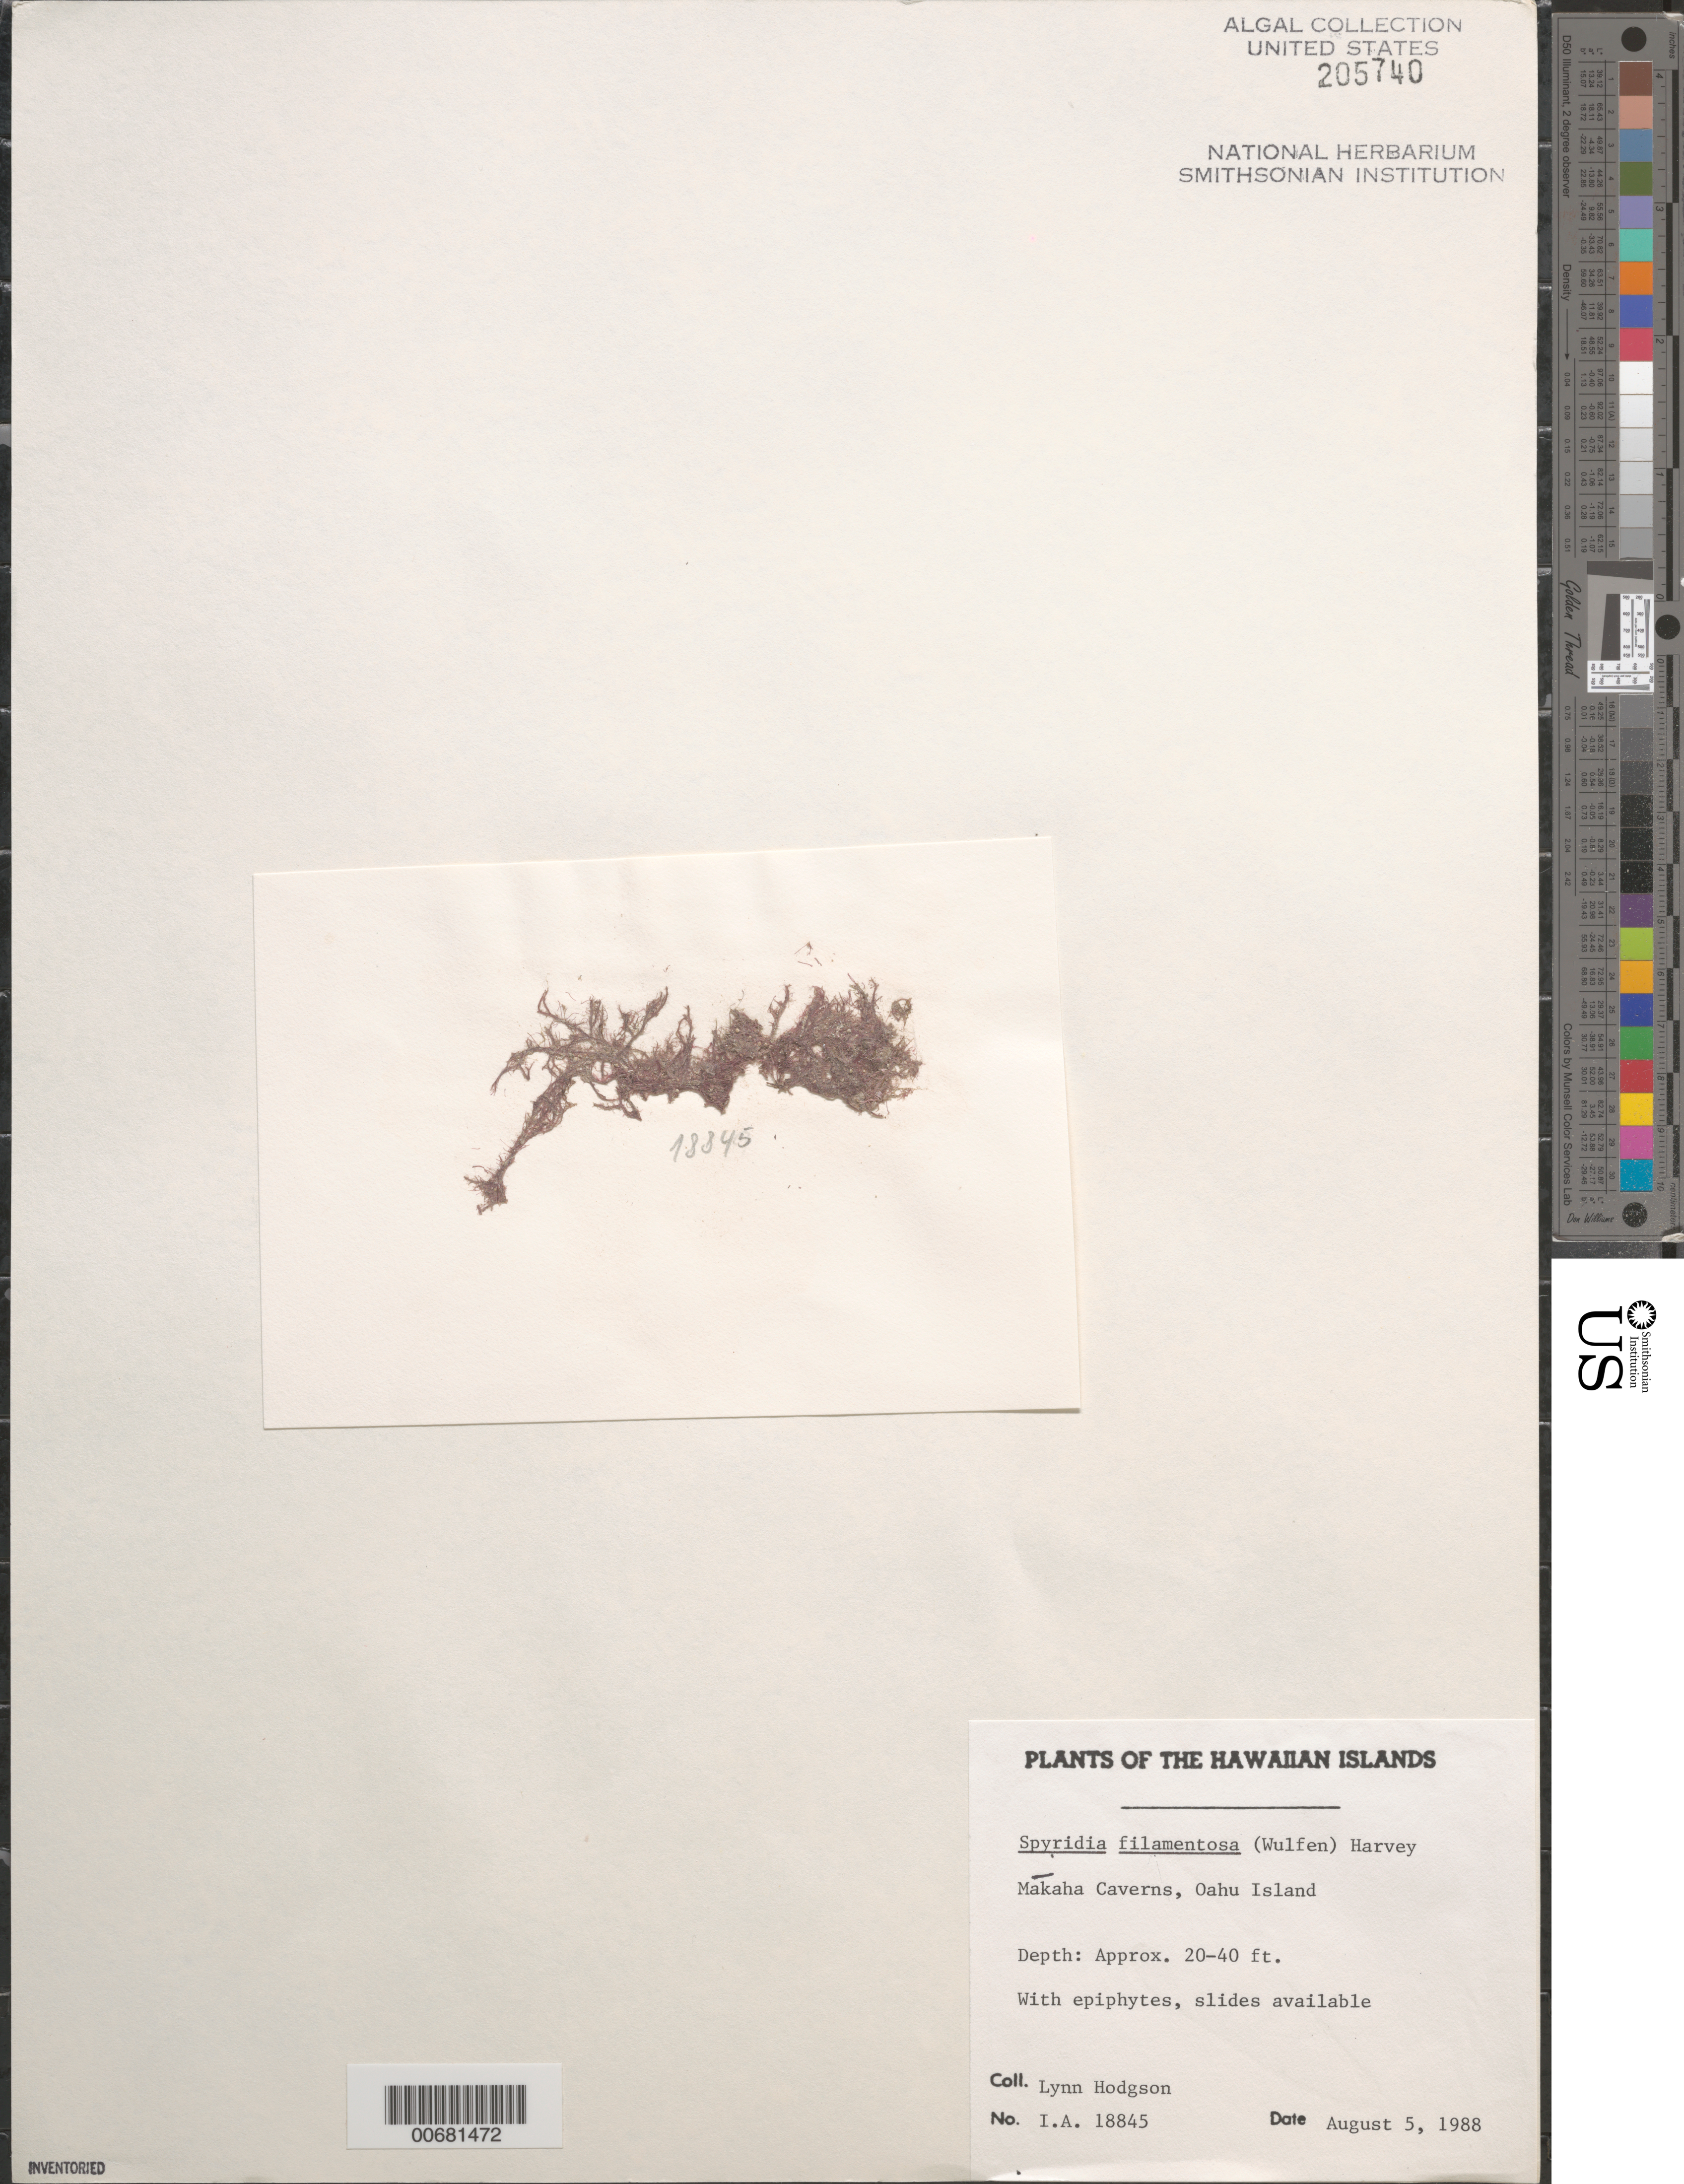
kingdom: Plantae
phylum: Rhodophyta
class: Florideophyceae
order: Ceramiales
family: Spyridiaceae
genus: Spyridia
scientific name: Spyridia filamentosa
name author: (Wulfen) Harv.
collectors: L. M. Hodgson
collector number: IAA 18845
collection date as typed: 05 Aug 1988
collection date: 1988-08-05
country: United States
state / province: Hawaii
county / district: Honolulu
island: Oahu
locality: Makaha Caverns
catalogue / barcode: US 205740